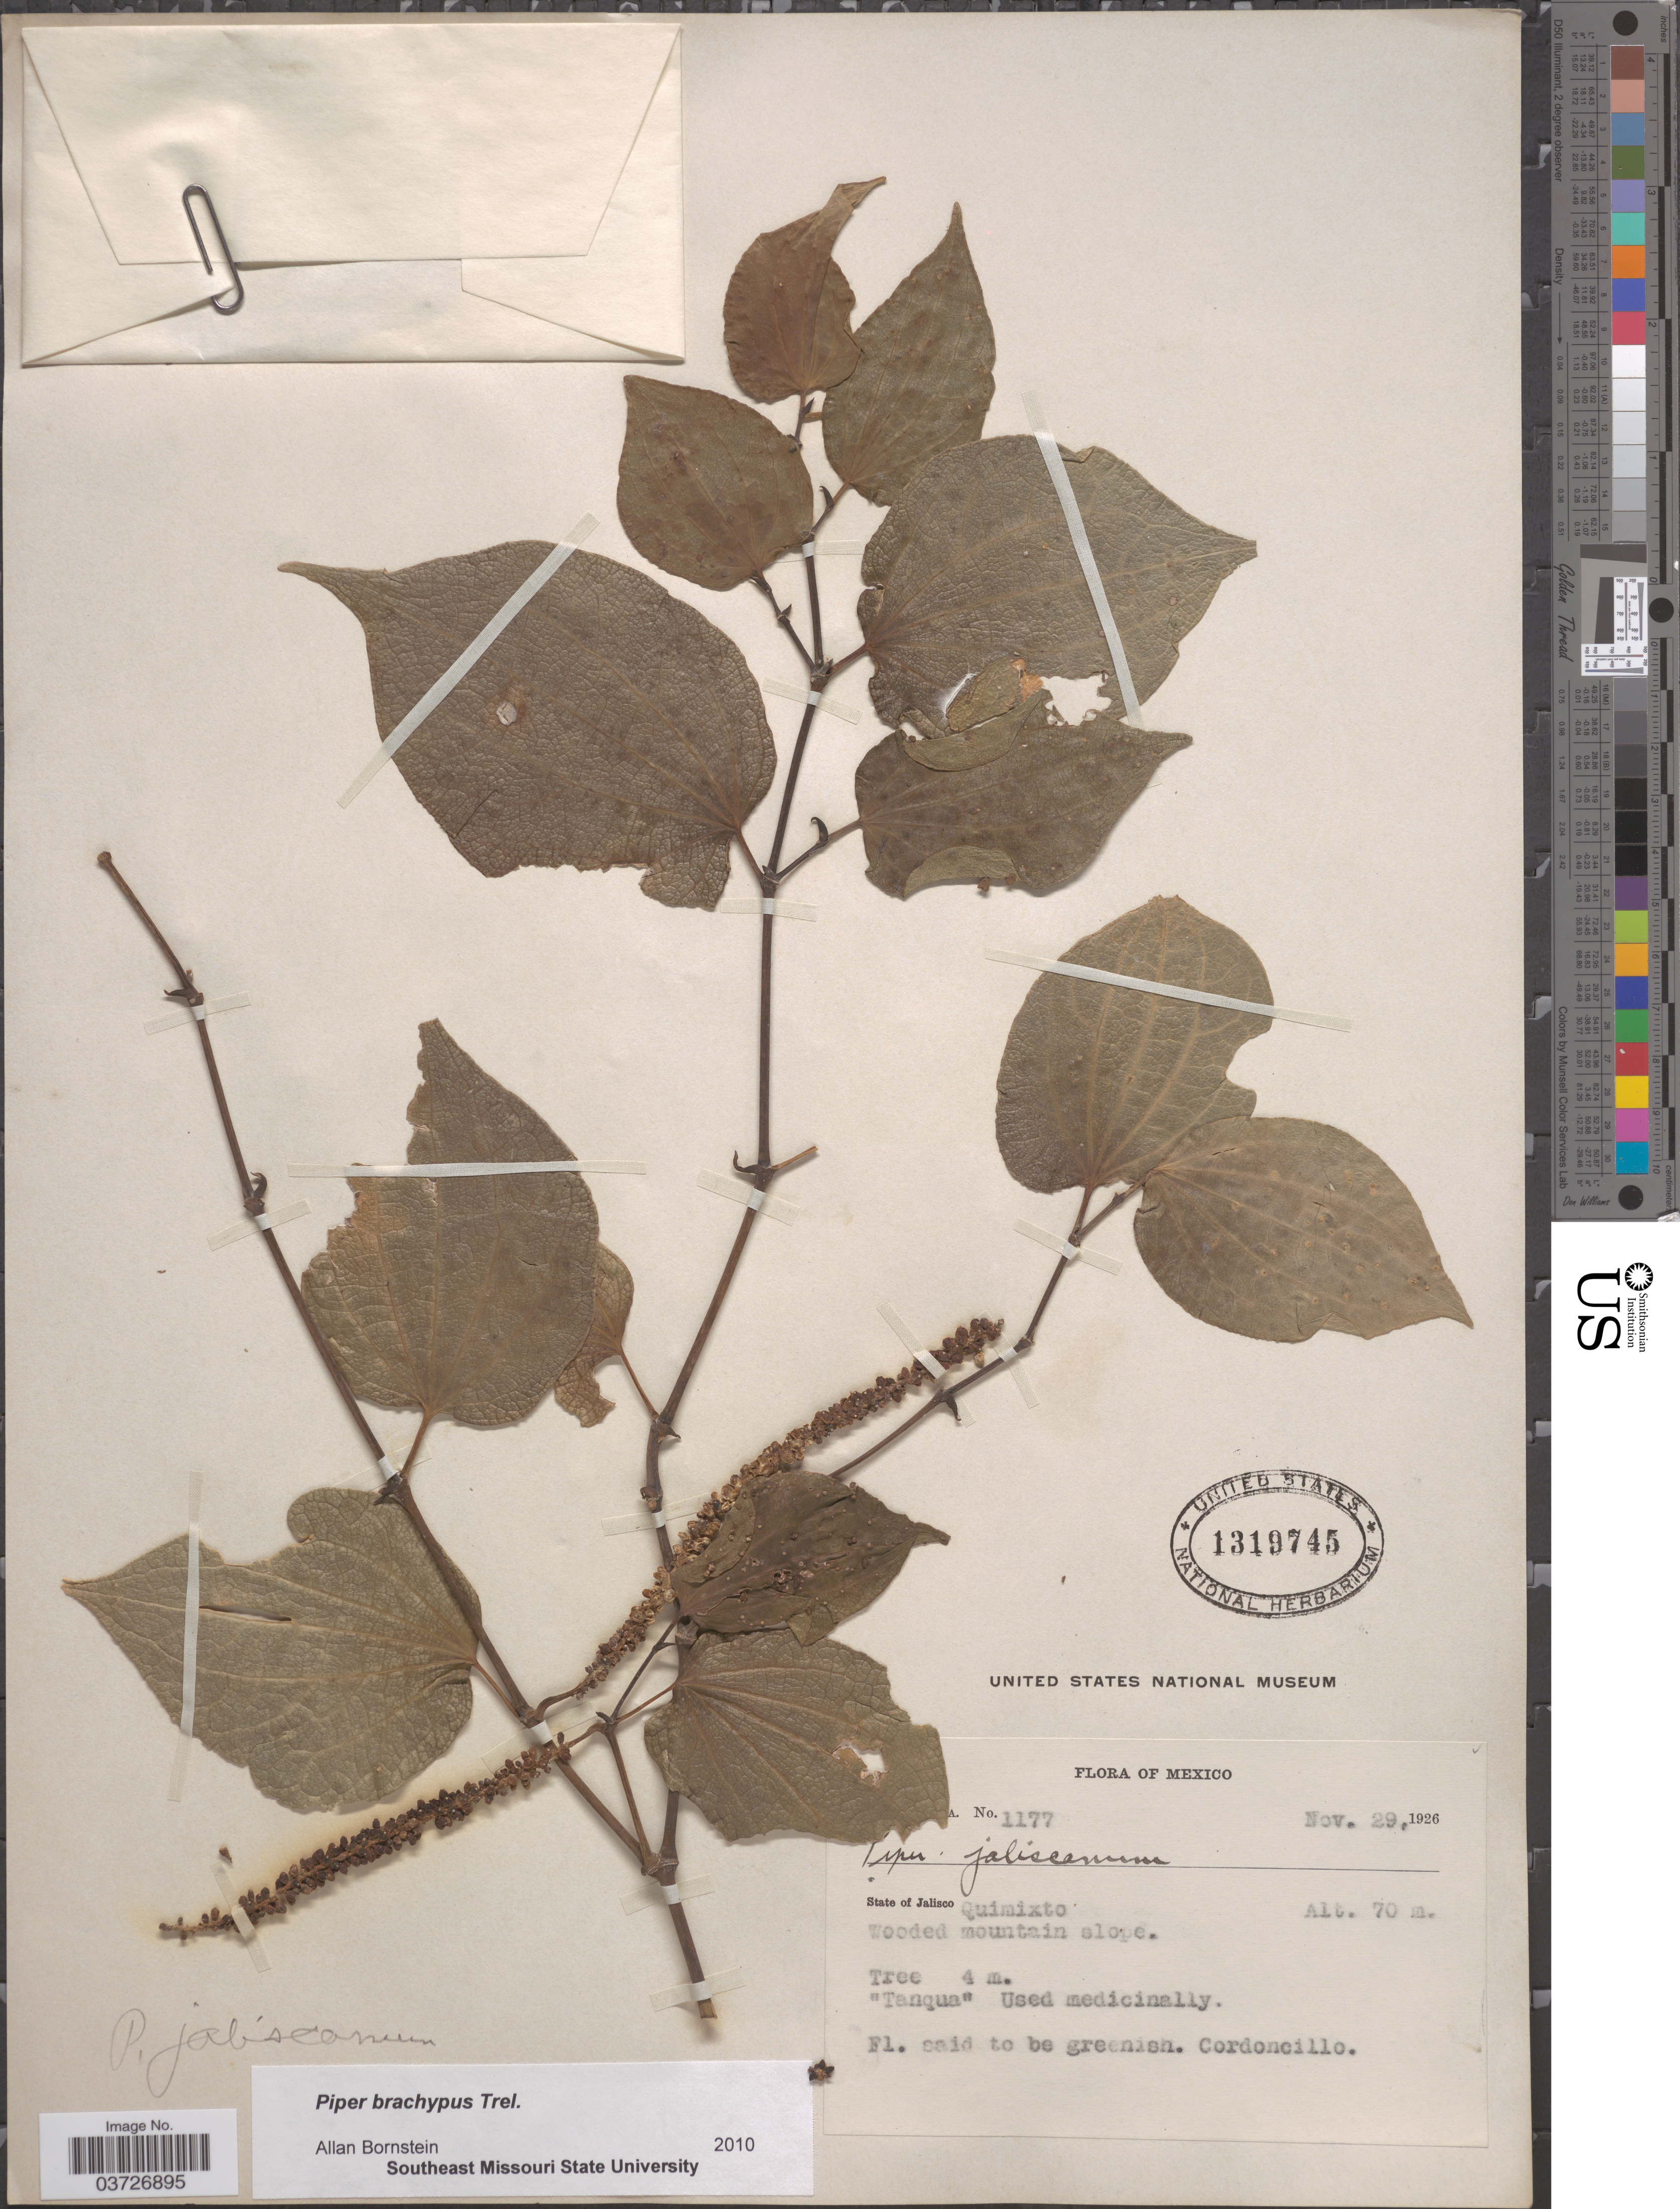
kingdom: Plantae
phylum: Tracheophyta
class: Magnoliopsida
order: Piperales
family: Piperaceae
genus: Piper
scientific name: Piper brachypus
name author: Trel.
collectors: Y. Mexia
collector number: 1177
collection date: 1926-11-29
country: Mexico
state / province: Jalisco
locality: Quimixto.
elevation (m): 70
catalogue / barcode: US 1319745